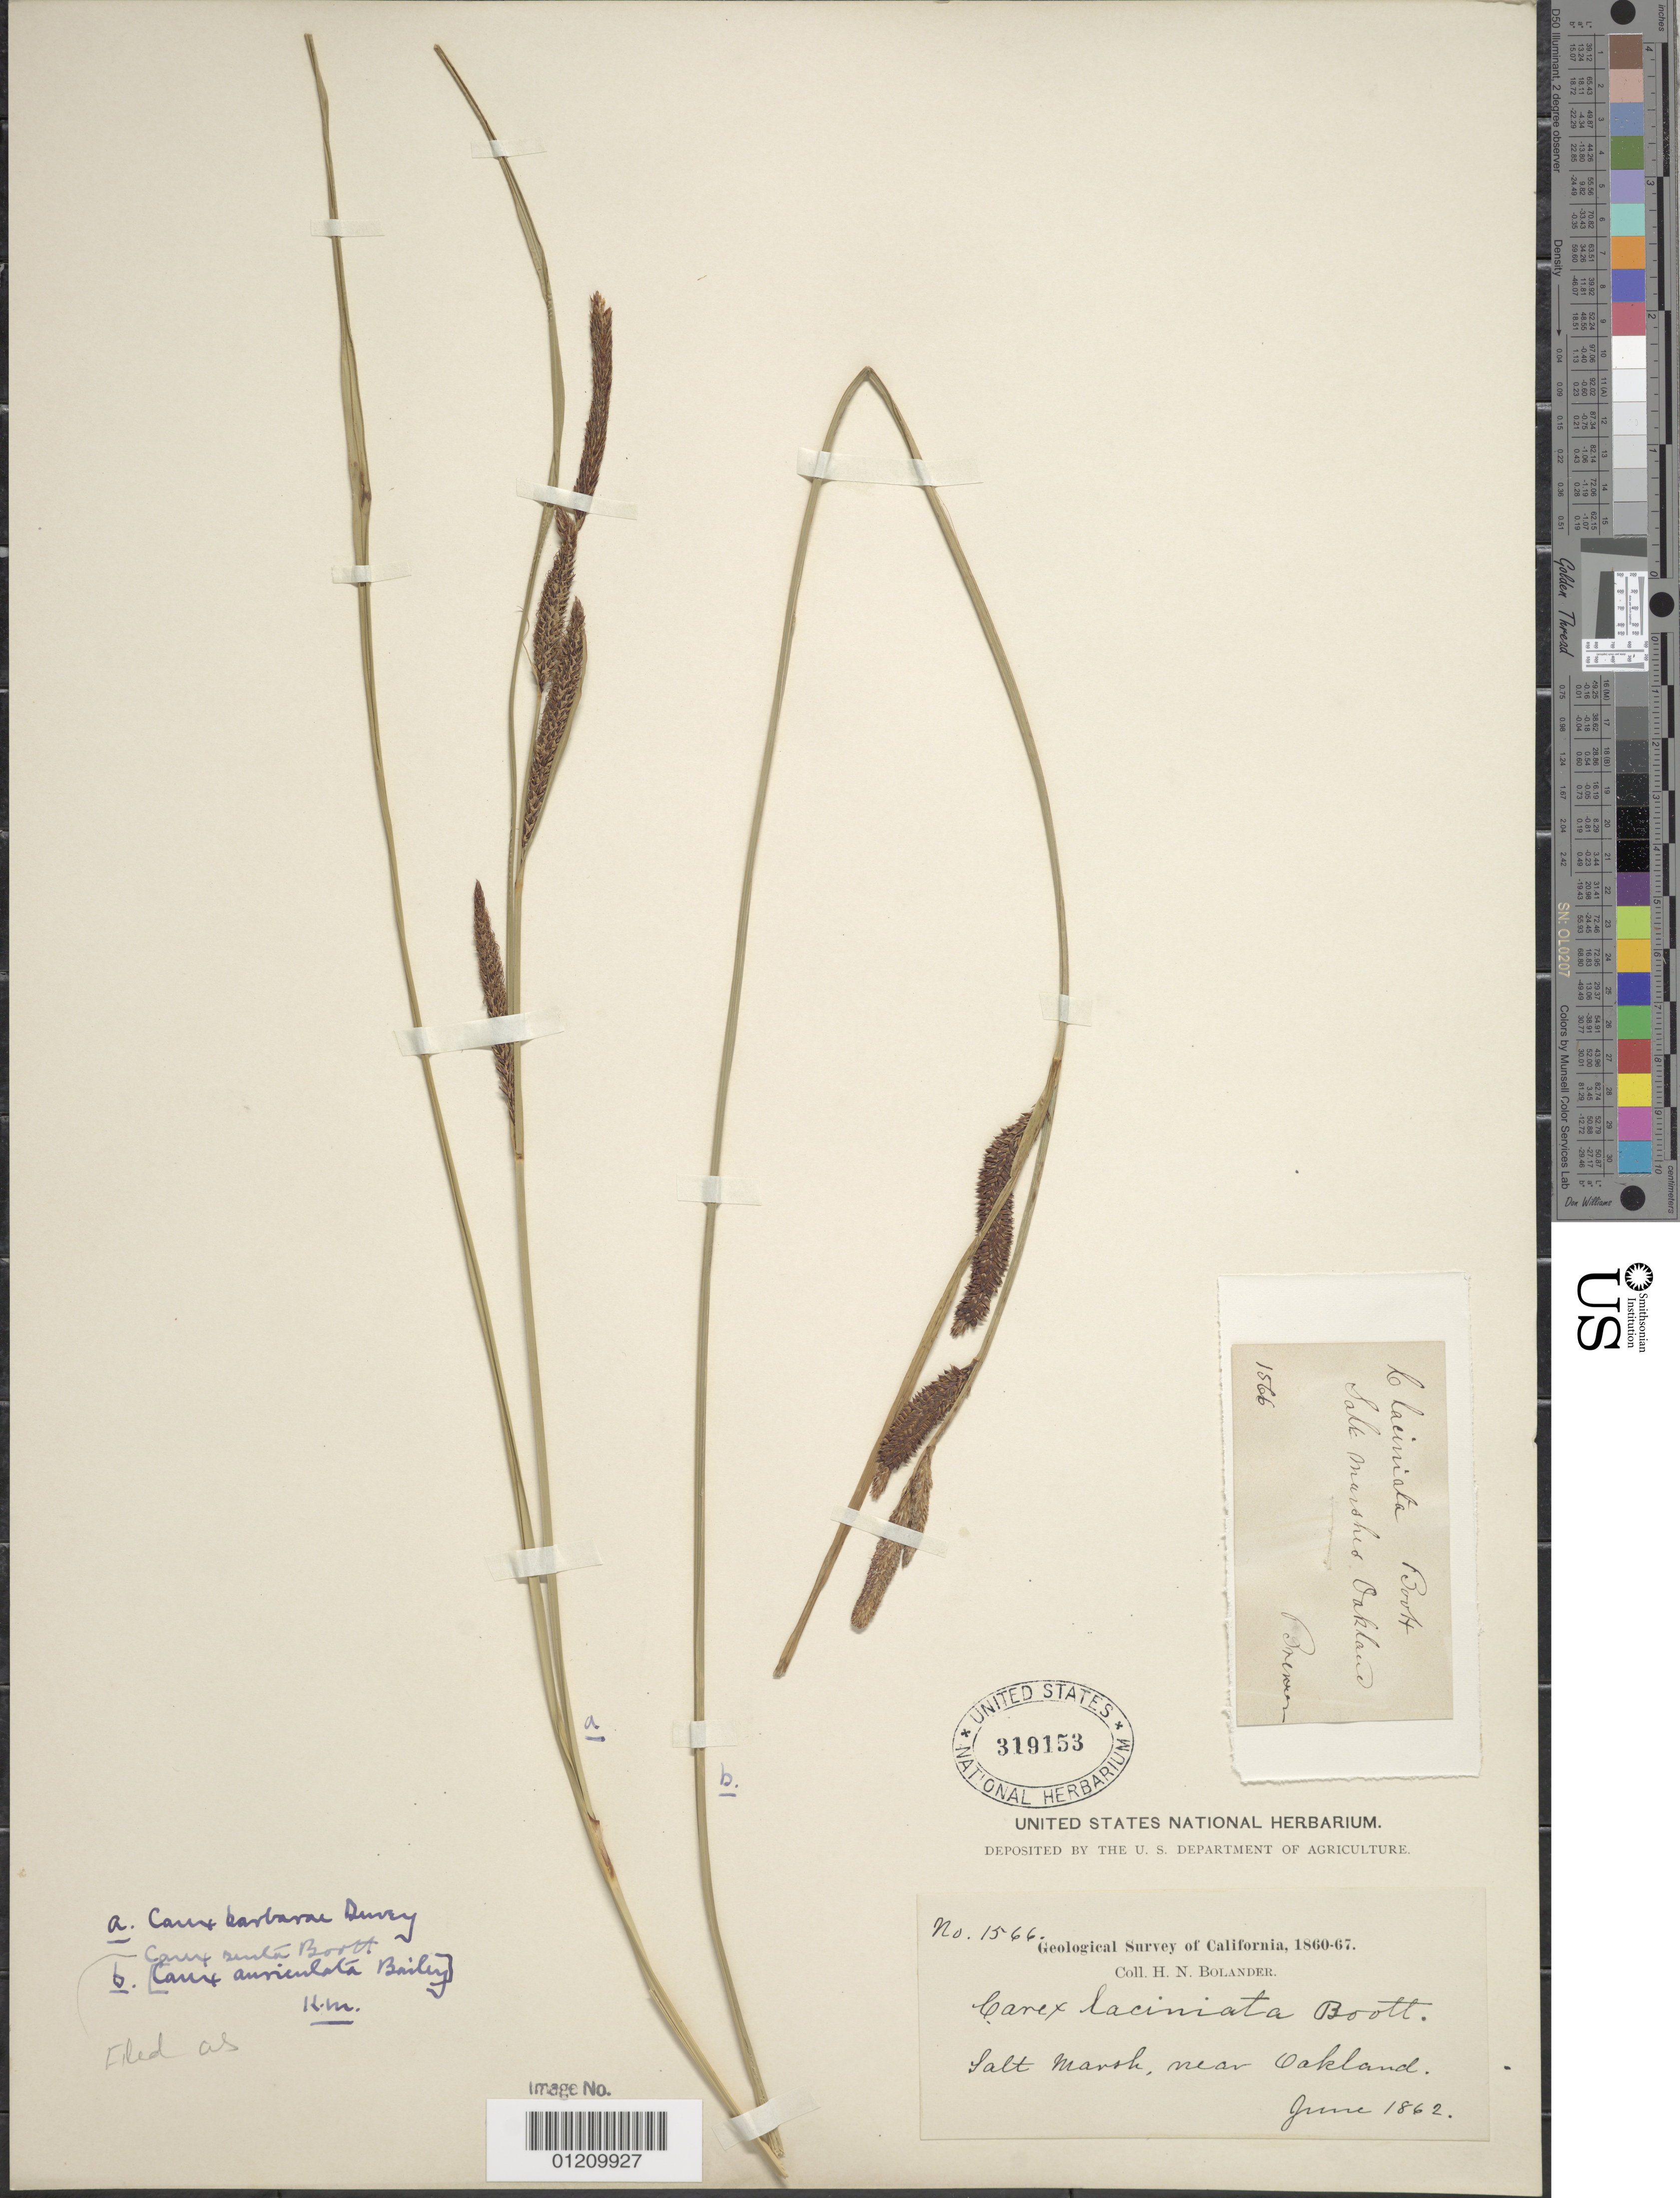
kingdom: Plantae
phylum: Tracheophyta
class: Liliopsida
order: Poales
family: Cyperaceae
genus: Carex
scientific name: Carex senta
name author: Boott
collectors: H. Bolander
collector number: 1566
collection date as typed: Jun 1862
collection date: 1862-06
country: United States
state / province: California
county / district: Alameda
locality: Salt marsh, near Oakland.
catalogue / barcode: US 319153